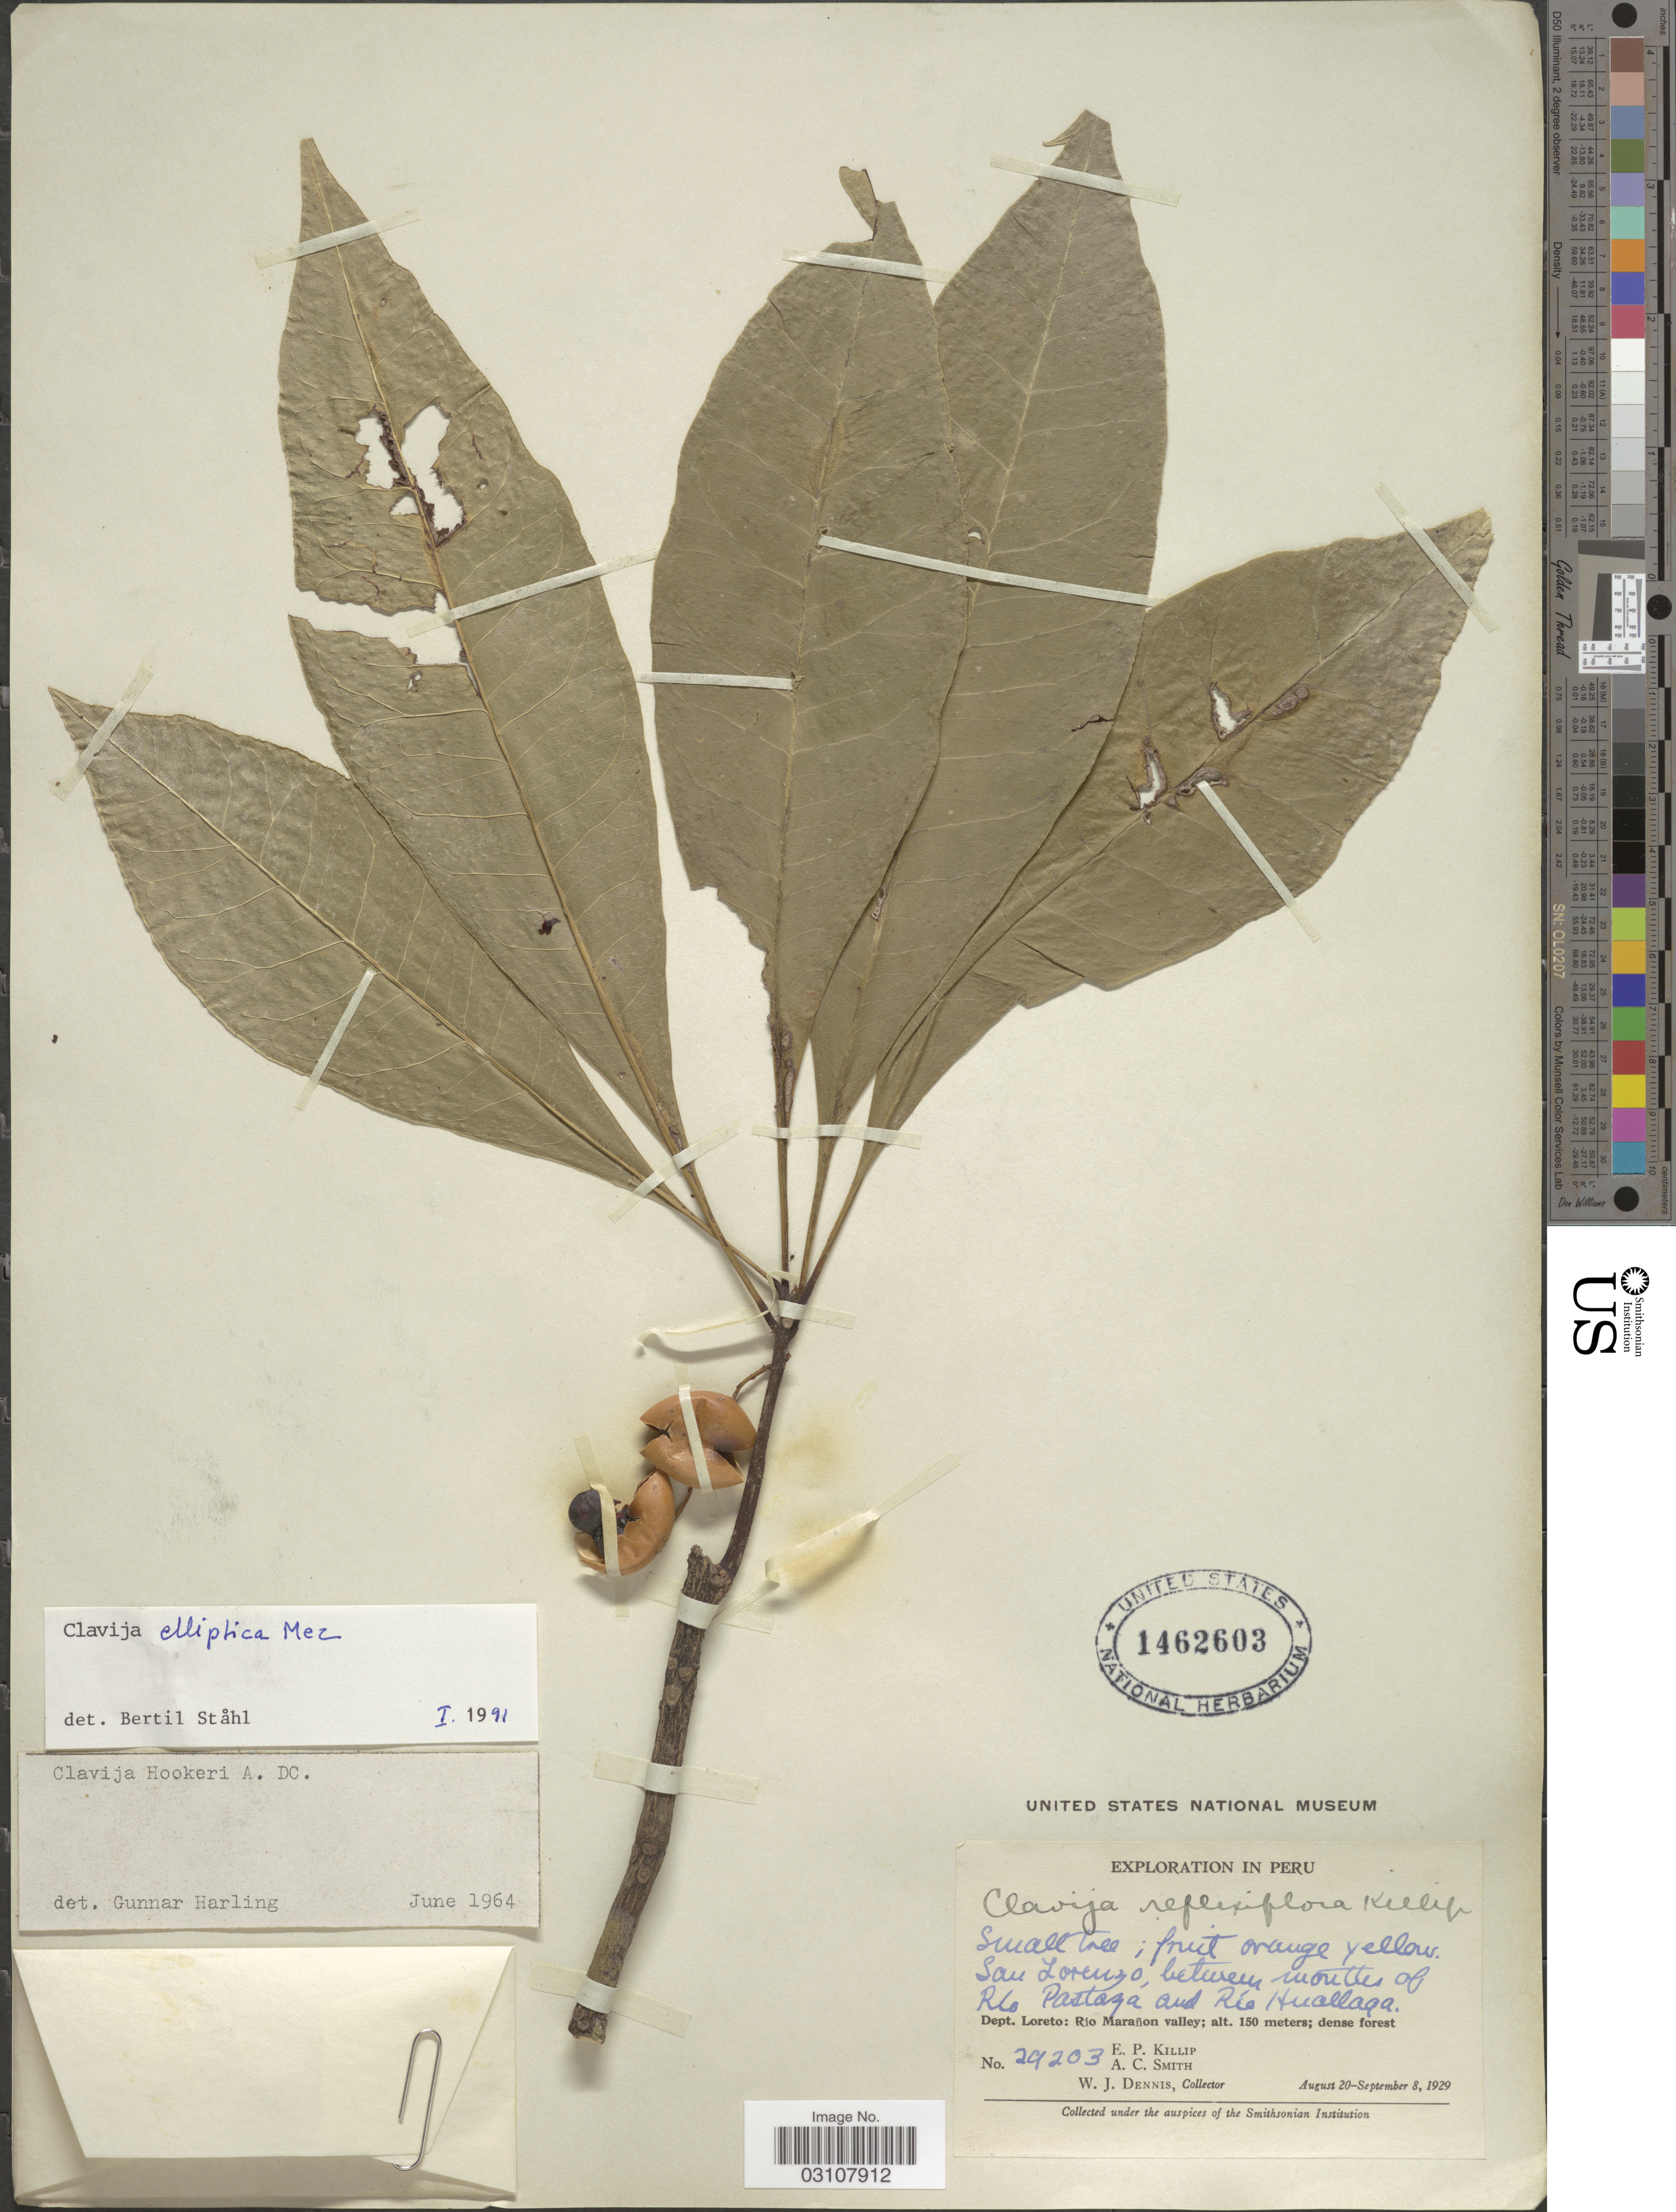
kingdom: Plantae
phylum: Tracheophyta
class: Magnoliopsida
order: Ericales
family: Primulaceae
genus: Clavija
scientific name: Clavija elliptica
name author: Mez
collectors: E. P. Killip, A. C. Smith & W. J. Dennis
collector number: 29203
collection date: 1929-08-20/1929-09-08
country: Peru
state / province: Loreto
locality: San Lorenzo, between mouths of Rio Pastazá and Río Huallaga. Dept. Loreto: Rio Marañon valley.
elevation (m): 150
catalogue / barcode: US 1462603